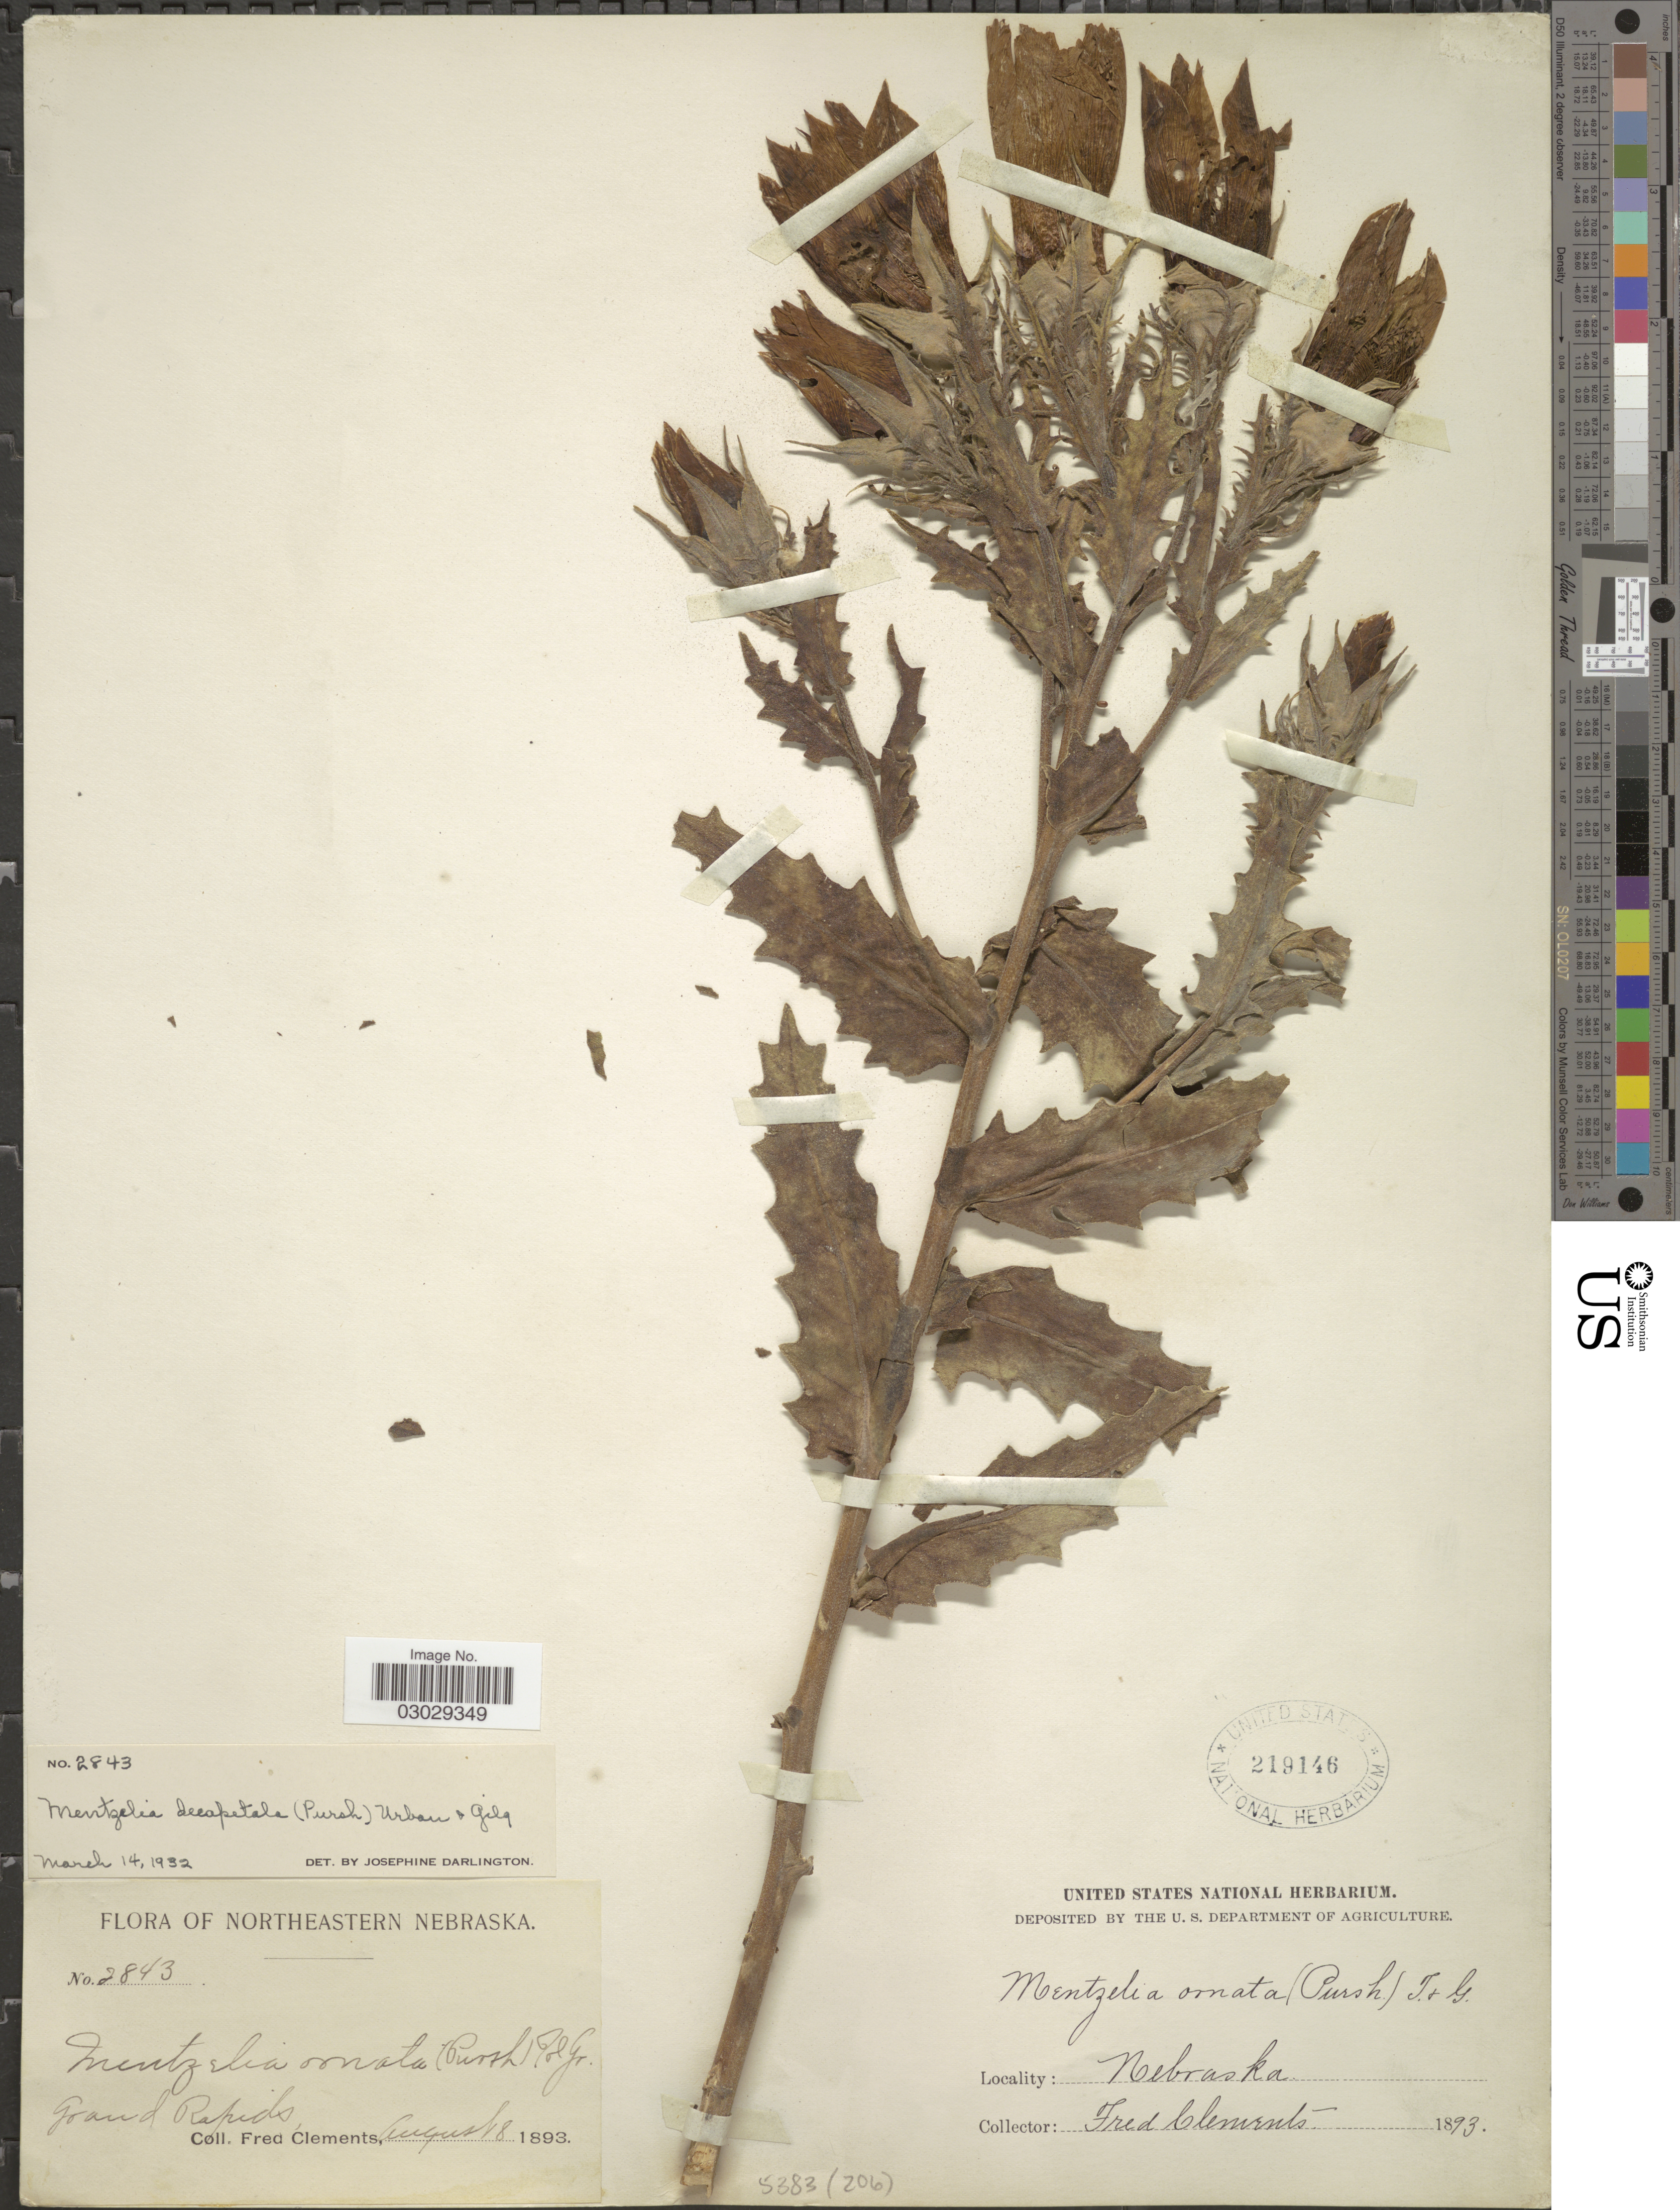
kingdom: Plantae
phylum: Tracheophyta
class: Magnoliopsida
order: Cornales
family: Loasaceae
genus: Mentzelia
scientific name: Mentzelia decapetala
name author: (Sims) Urb.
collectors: F. E. Clements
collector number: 2843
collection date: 1893-08-08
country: United States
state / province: Nebraska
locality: Northeastern Nebreska. Grand of Rapids.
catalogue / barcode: US 219146